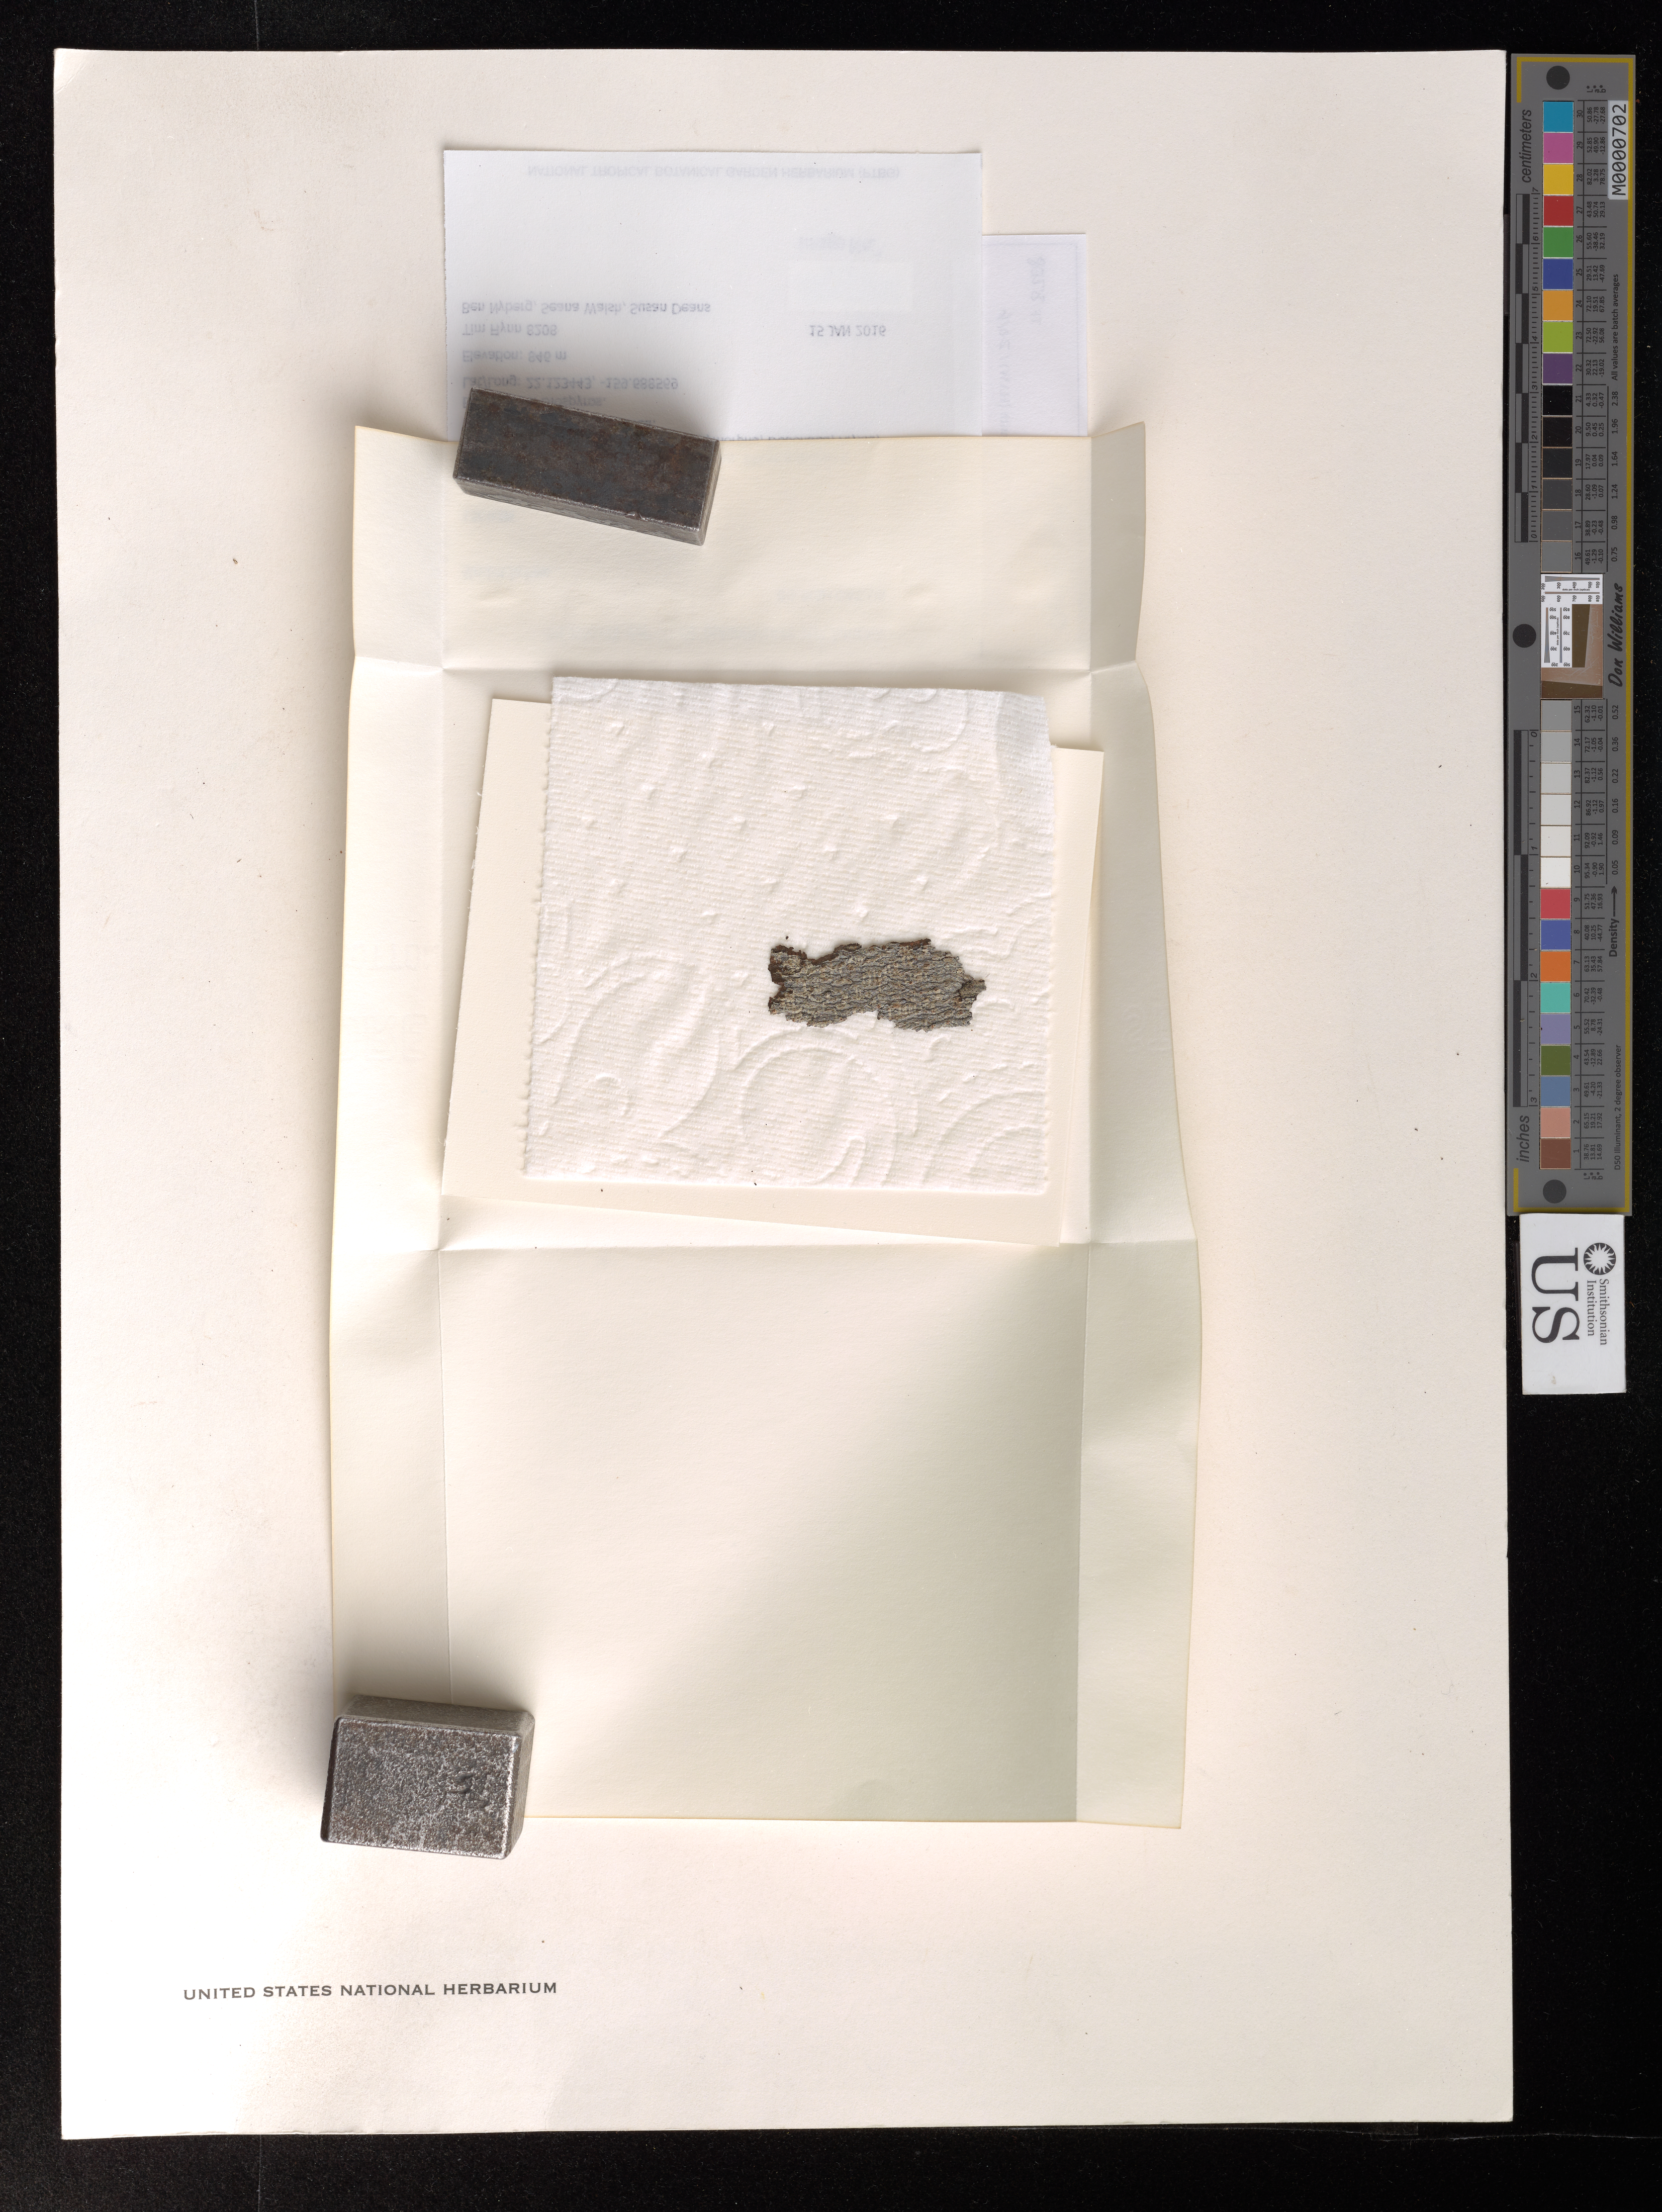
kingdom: Fungi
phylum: Ascomycota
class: Arthoniomycetes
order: Arthoniales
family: Opegraphaceae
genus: Opegrapha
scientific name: Opegrapha sp.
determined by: Smith, C. W.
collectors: T. W. Flynn, B. Nyberg, S. Walsh & S. Deans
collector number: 8208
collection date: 2016-01-15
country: United States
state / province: Hawaii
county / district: Kauai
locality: Kauai Waimea District. Na Pali-Kona Forest Reserve. Makaha Valley.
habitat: Mixed mesophytic forest. W/ Acacia koa, Metrosideros polymorpha, Dodonaea, Alyxia, Myrsine, Psidium and Grevillea.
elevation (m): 846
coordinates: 22.123443, -159.688569